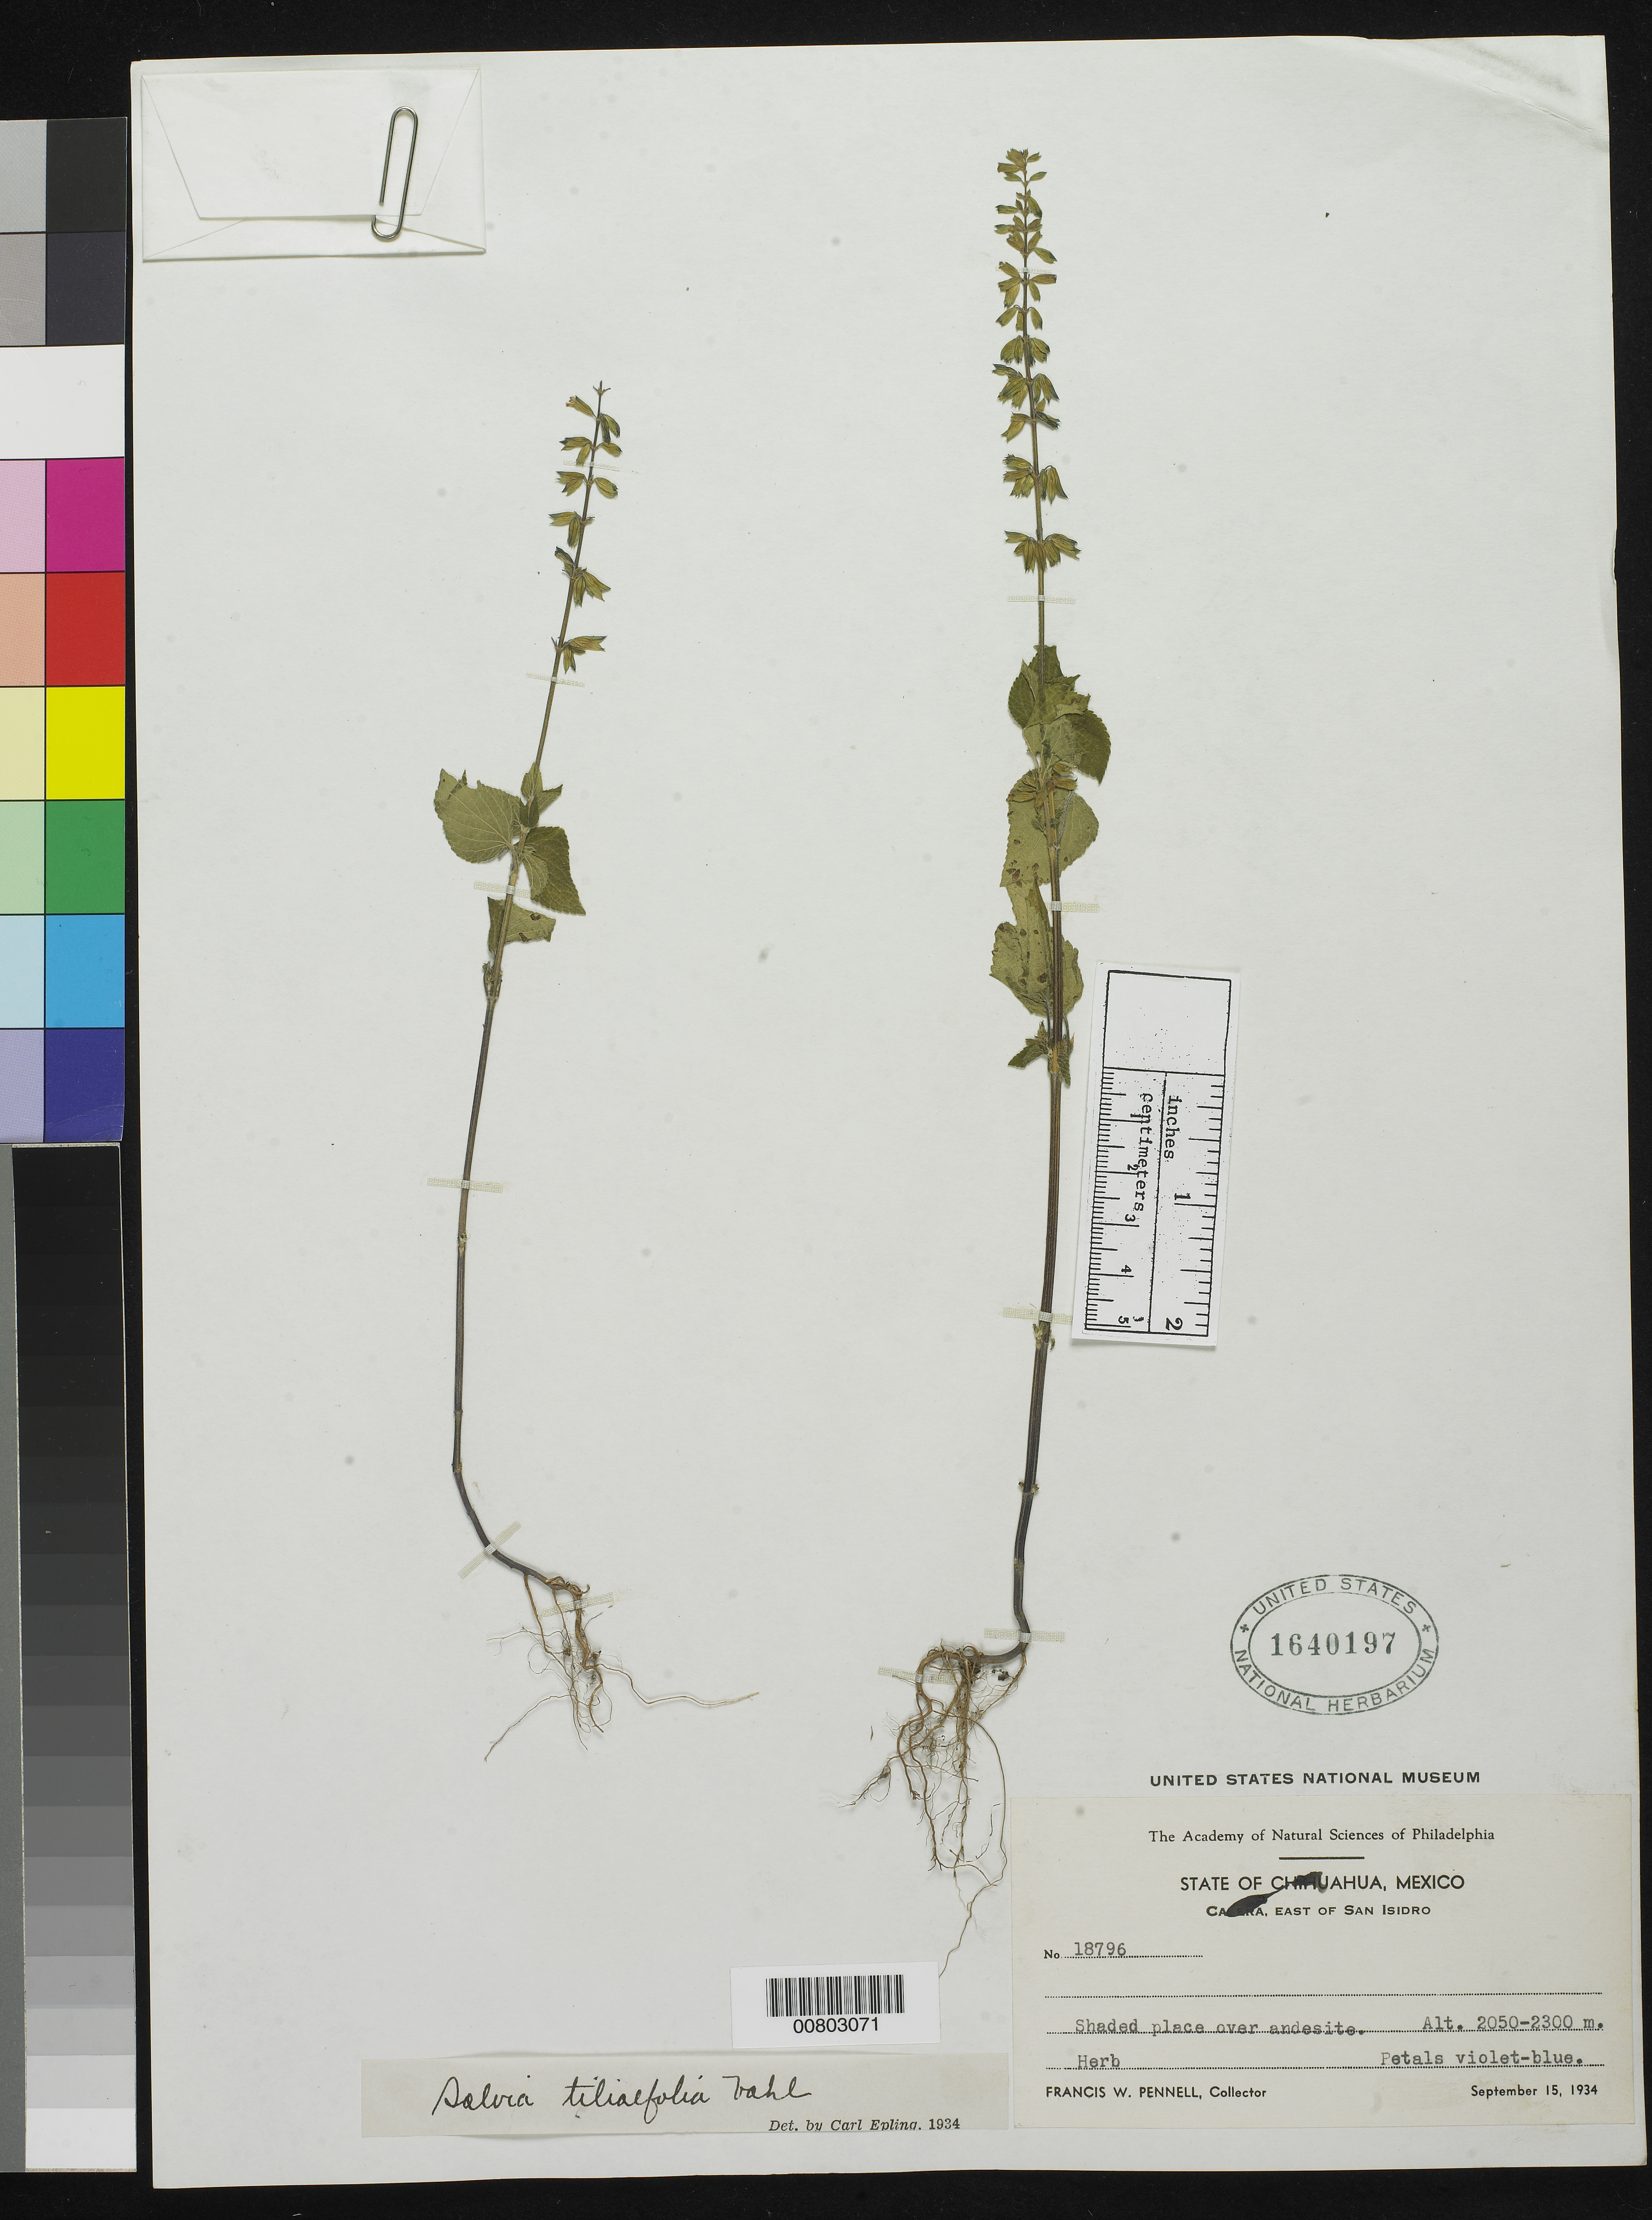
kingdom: Plantae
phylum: Tracheophyta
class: Magnoliopsida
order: Lamiales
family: Lamiaceae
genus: Salvia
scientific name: Salvia tiliaefolia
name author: Vahl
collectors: F. W. Pennell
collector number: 18796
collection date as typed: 15 Sep 1934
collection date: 1934-09-15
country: Mexico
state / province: Chihuahua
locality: Calera, east of San Isidro, Chihuahua.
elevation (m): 2300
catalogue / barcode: US 1640197